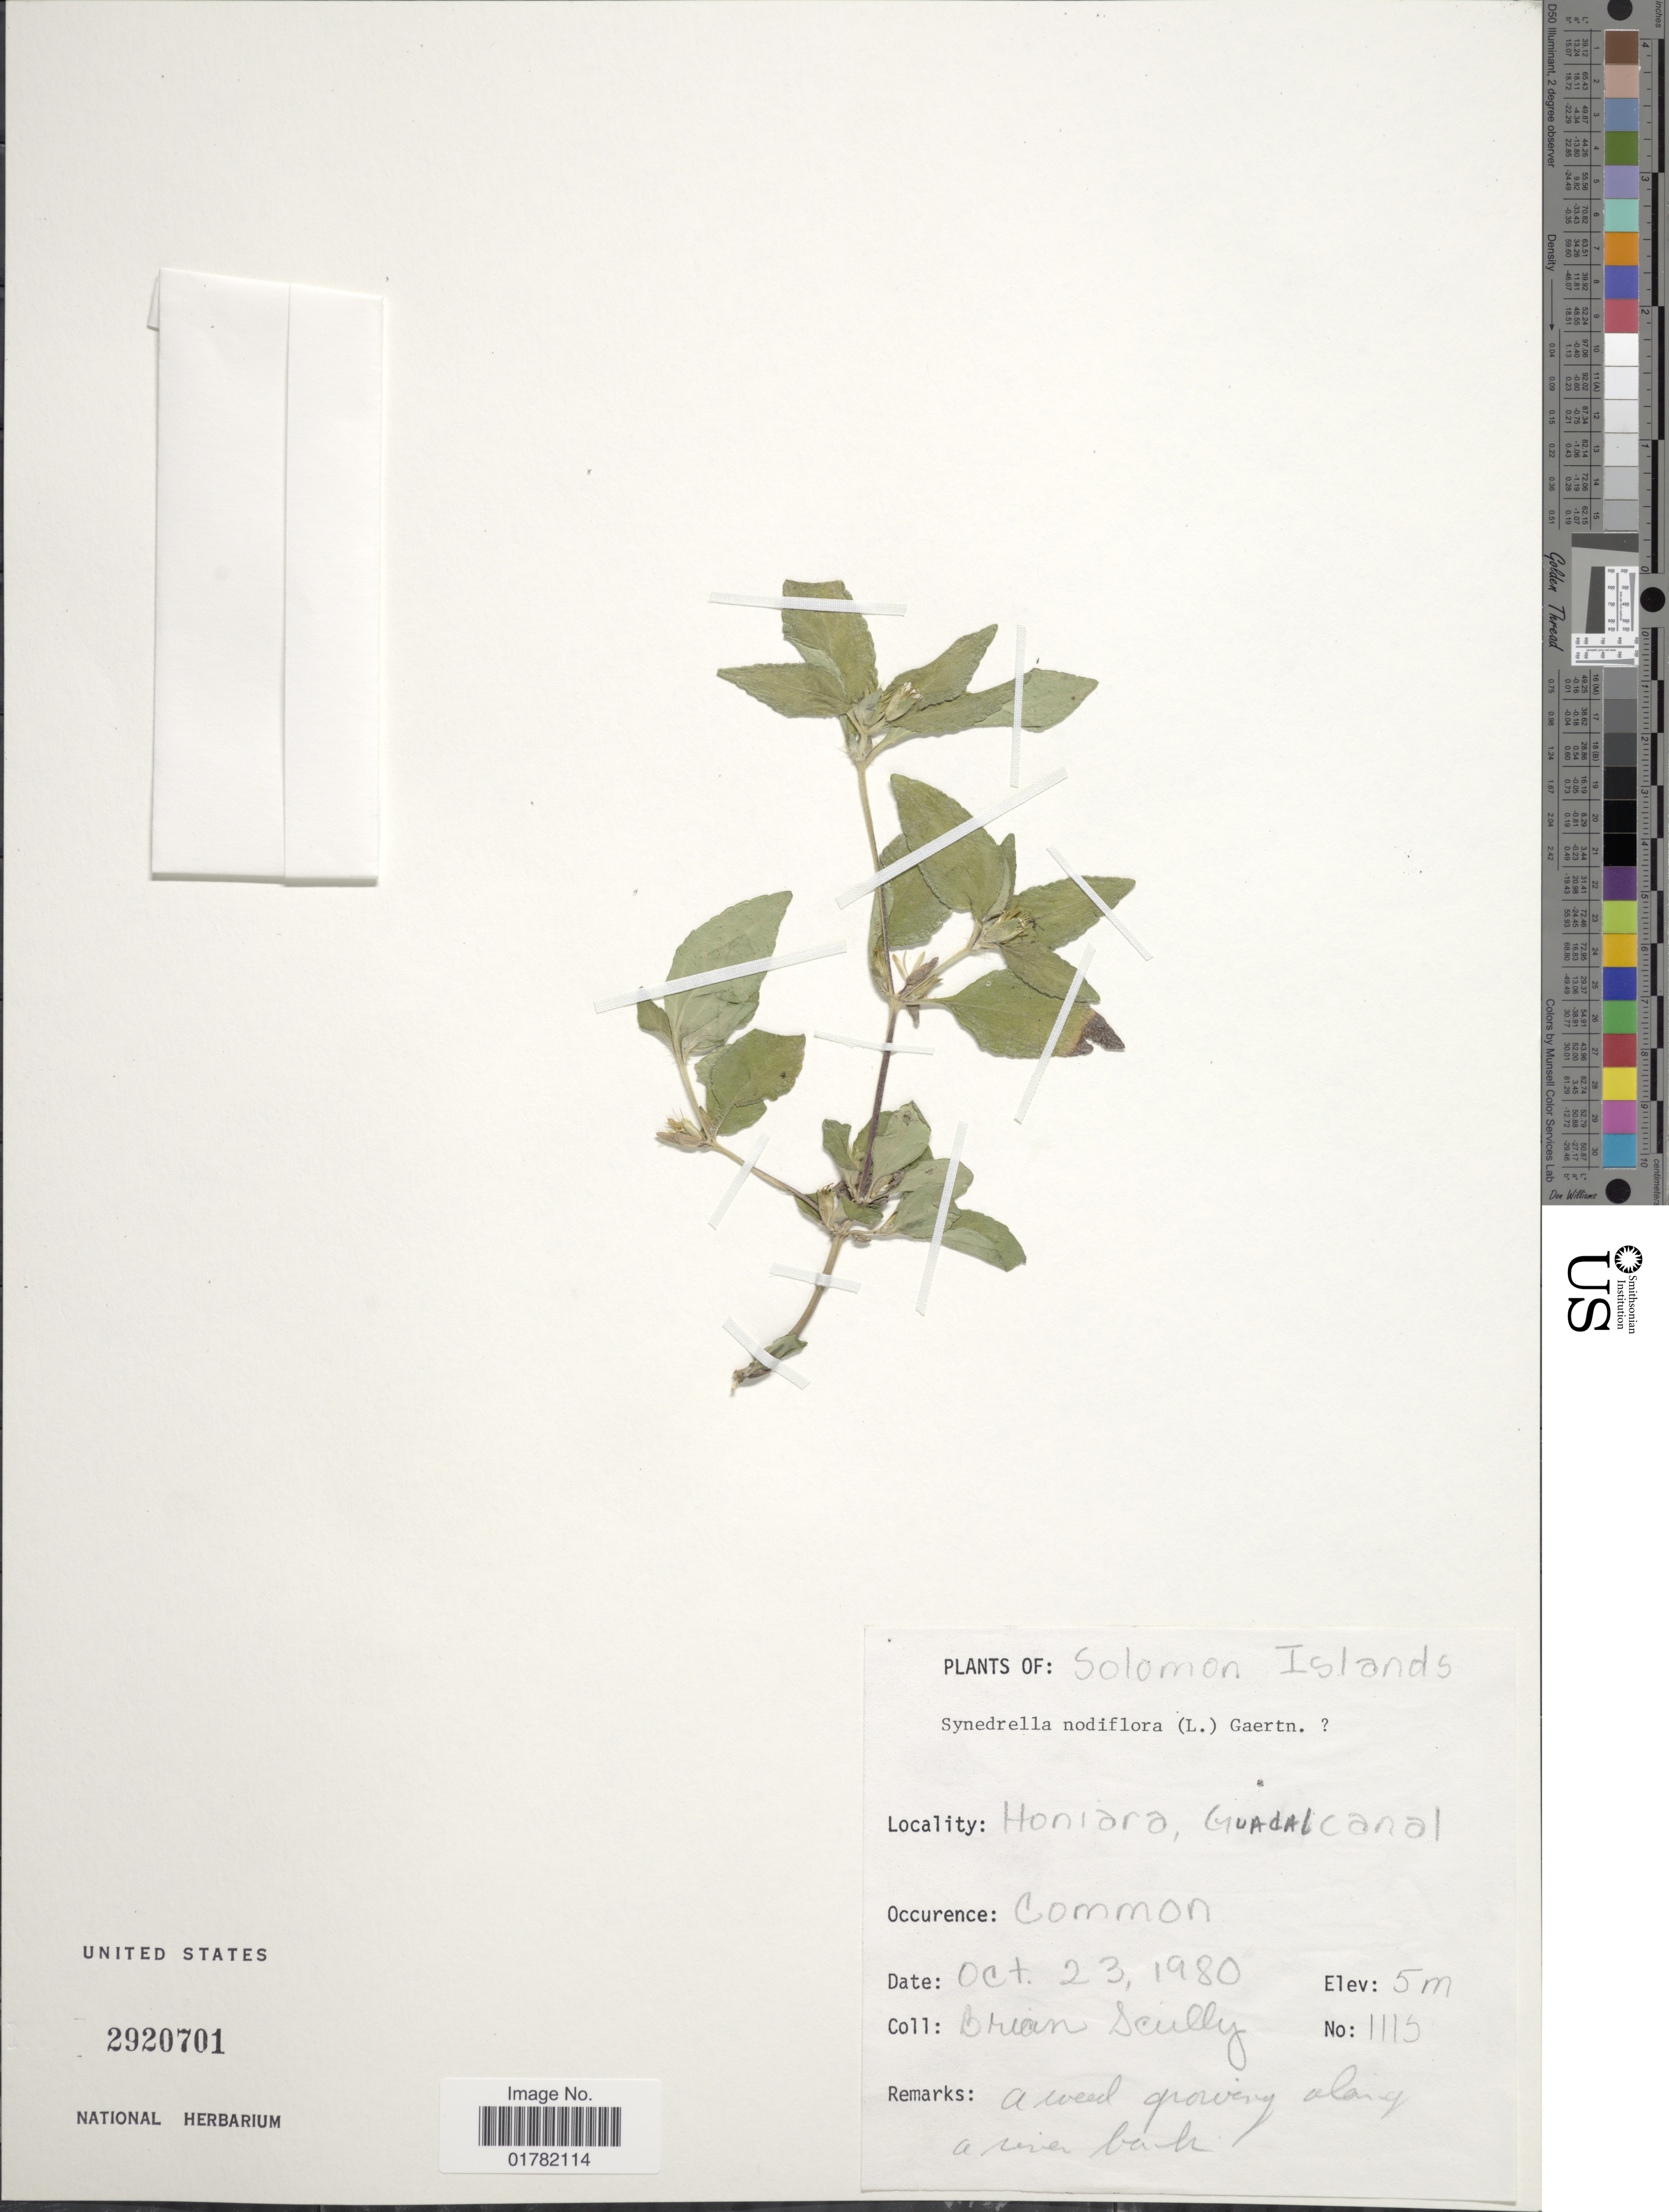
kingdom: Plantae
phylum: Tracheophyta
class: Magnoliopsida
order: Asterales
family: Asteraceae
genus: Synedrella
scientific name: Synedrella nodiflora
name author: (L.) Gaertn.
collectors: B. Scully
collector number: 1115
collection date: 1980-10-23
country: Solomon Islands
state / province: Solomon Islands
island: Guadalcanal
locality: Honiara, Guadalcanal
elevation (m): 5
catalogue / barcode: US 2920701